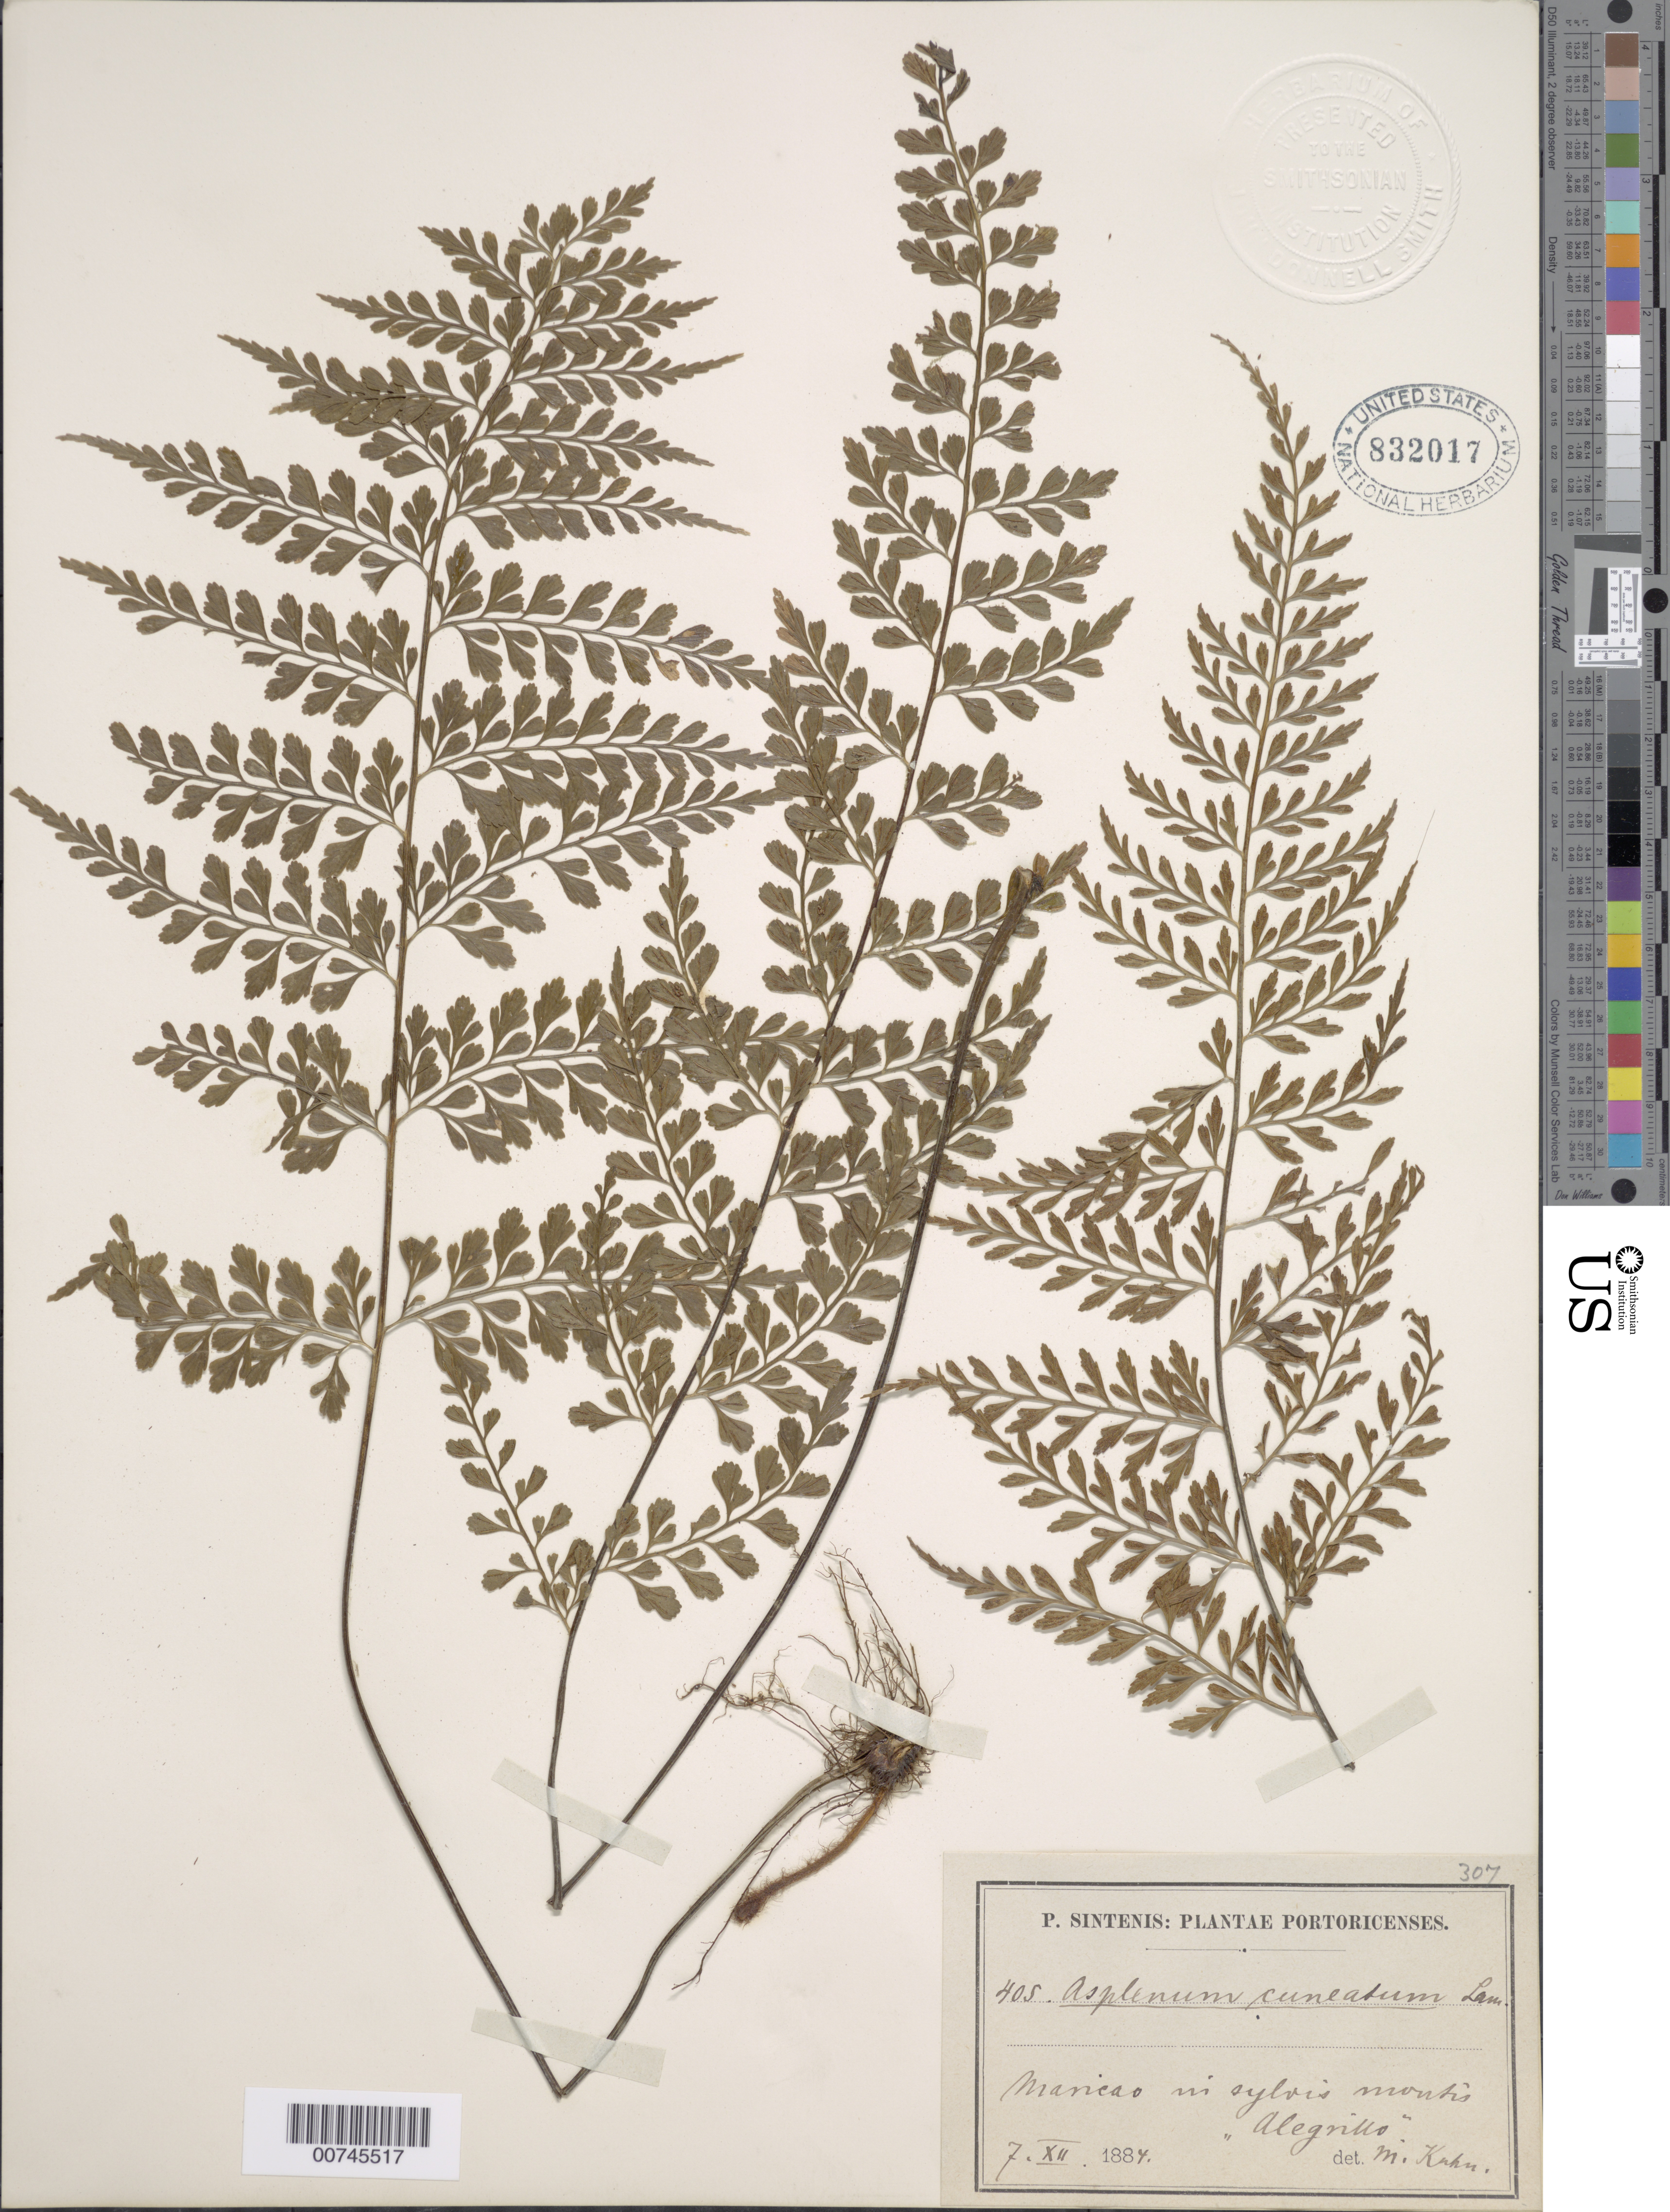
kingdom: Plantae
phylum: Tracheophyta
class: Polypodiopsida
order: Polypodiales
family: Aspleniaceae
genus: Asplenium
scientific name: Asplenium cuneatum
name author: Lam.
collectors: P. Sintenis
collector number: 405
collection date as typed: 07 Dec 1884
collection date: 1884-12-07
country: Puerto Rico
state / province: Maricao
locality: In sylvis montis Alegrillo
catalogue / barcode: US 832017